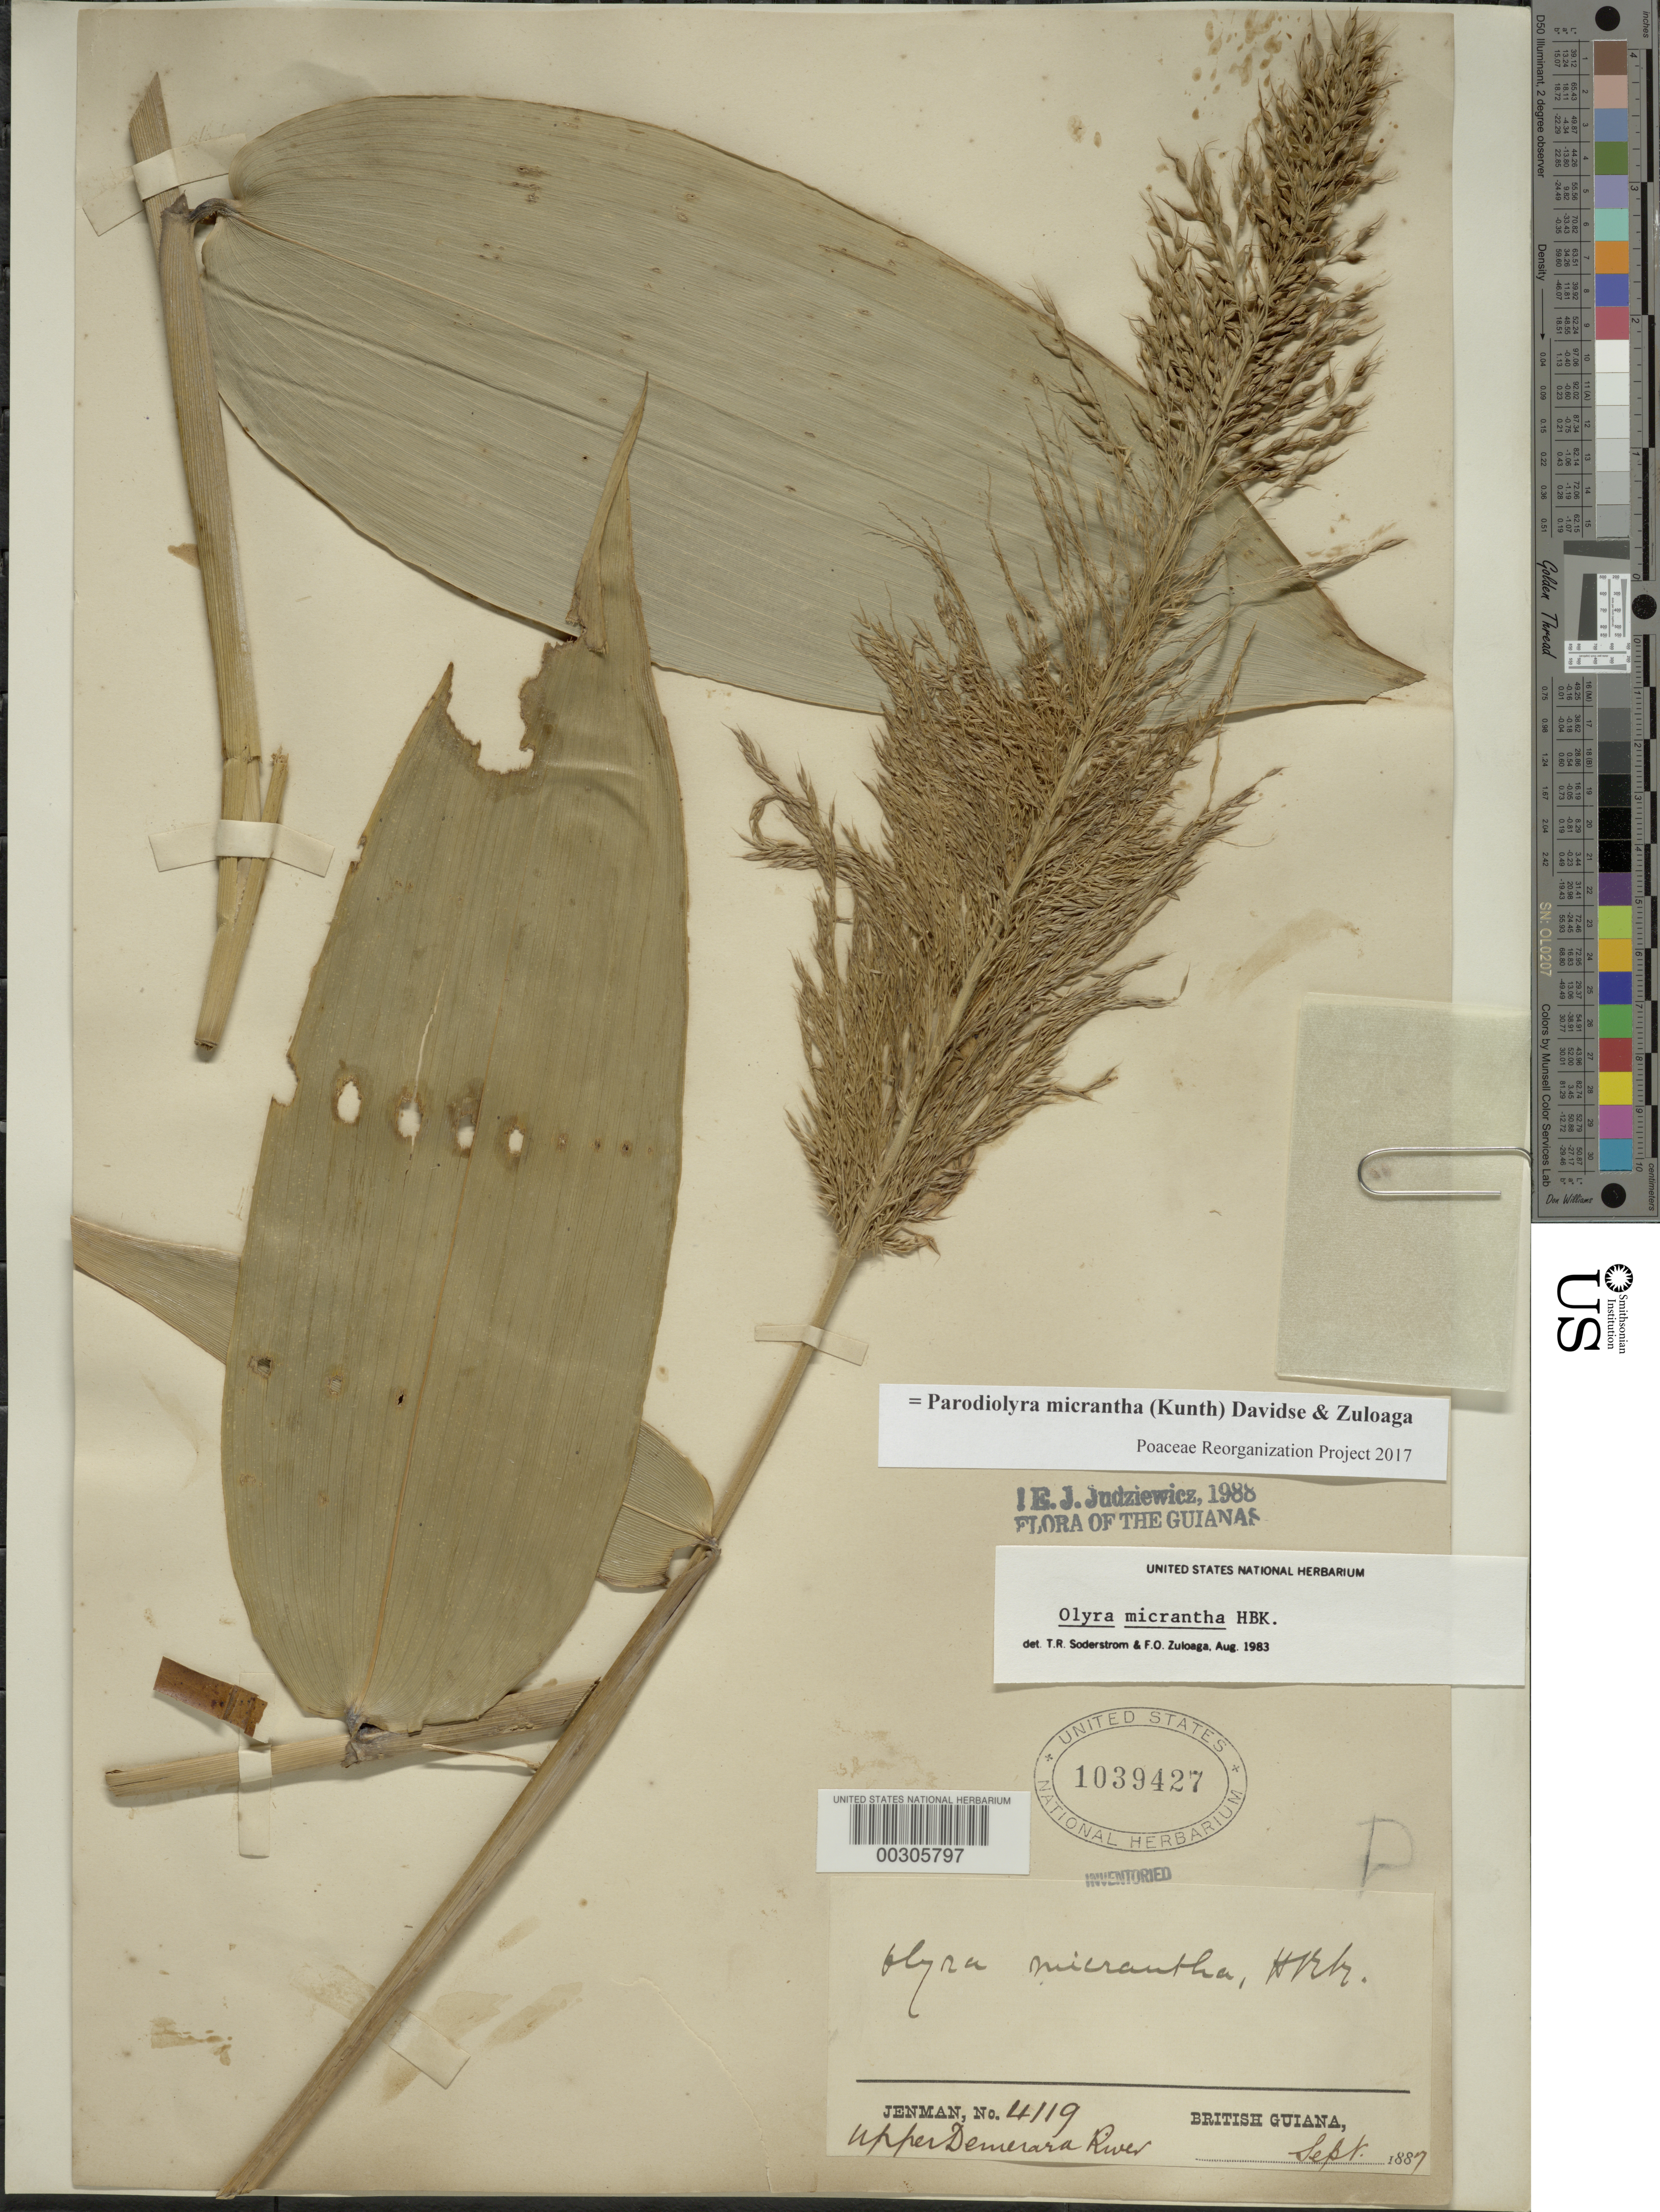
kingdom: Plantae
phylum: Tracheophyta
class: Liliopsida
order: Poales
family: Poaceae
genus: Parodiolyra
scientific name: Parodiolyra micrantha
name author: (Kunth) Davidse & Zuloaga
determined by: Poaceae Reorganization Project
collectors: G. S. Jenman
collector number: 4119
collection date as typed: Sep 1887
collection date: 1887-09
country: Guyana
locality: Upper demerara river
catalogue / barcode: US 1039427